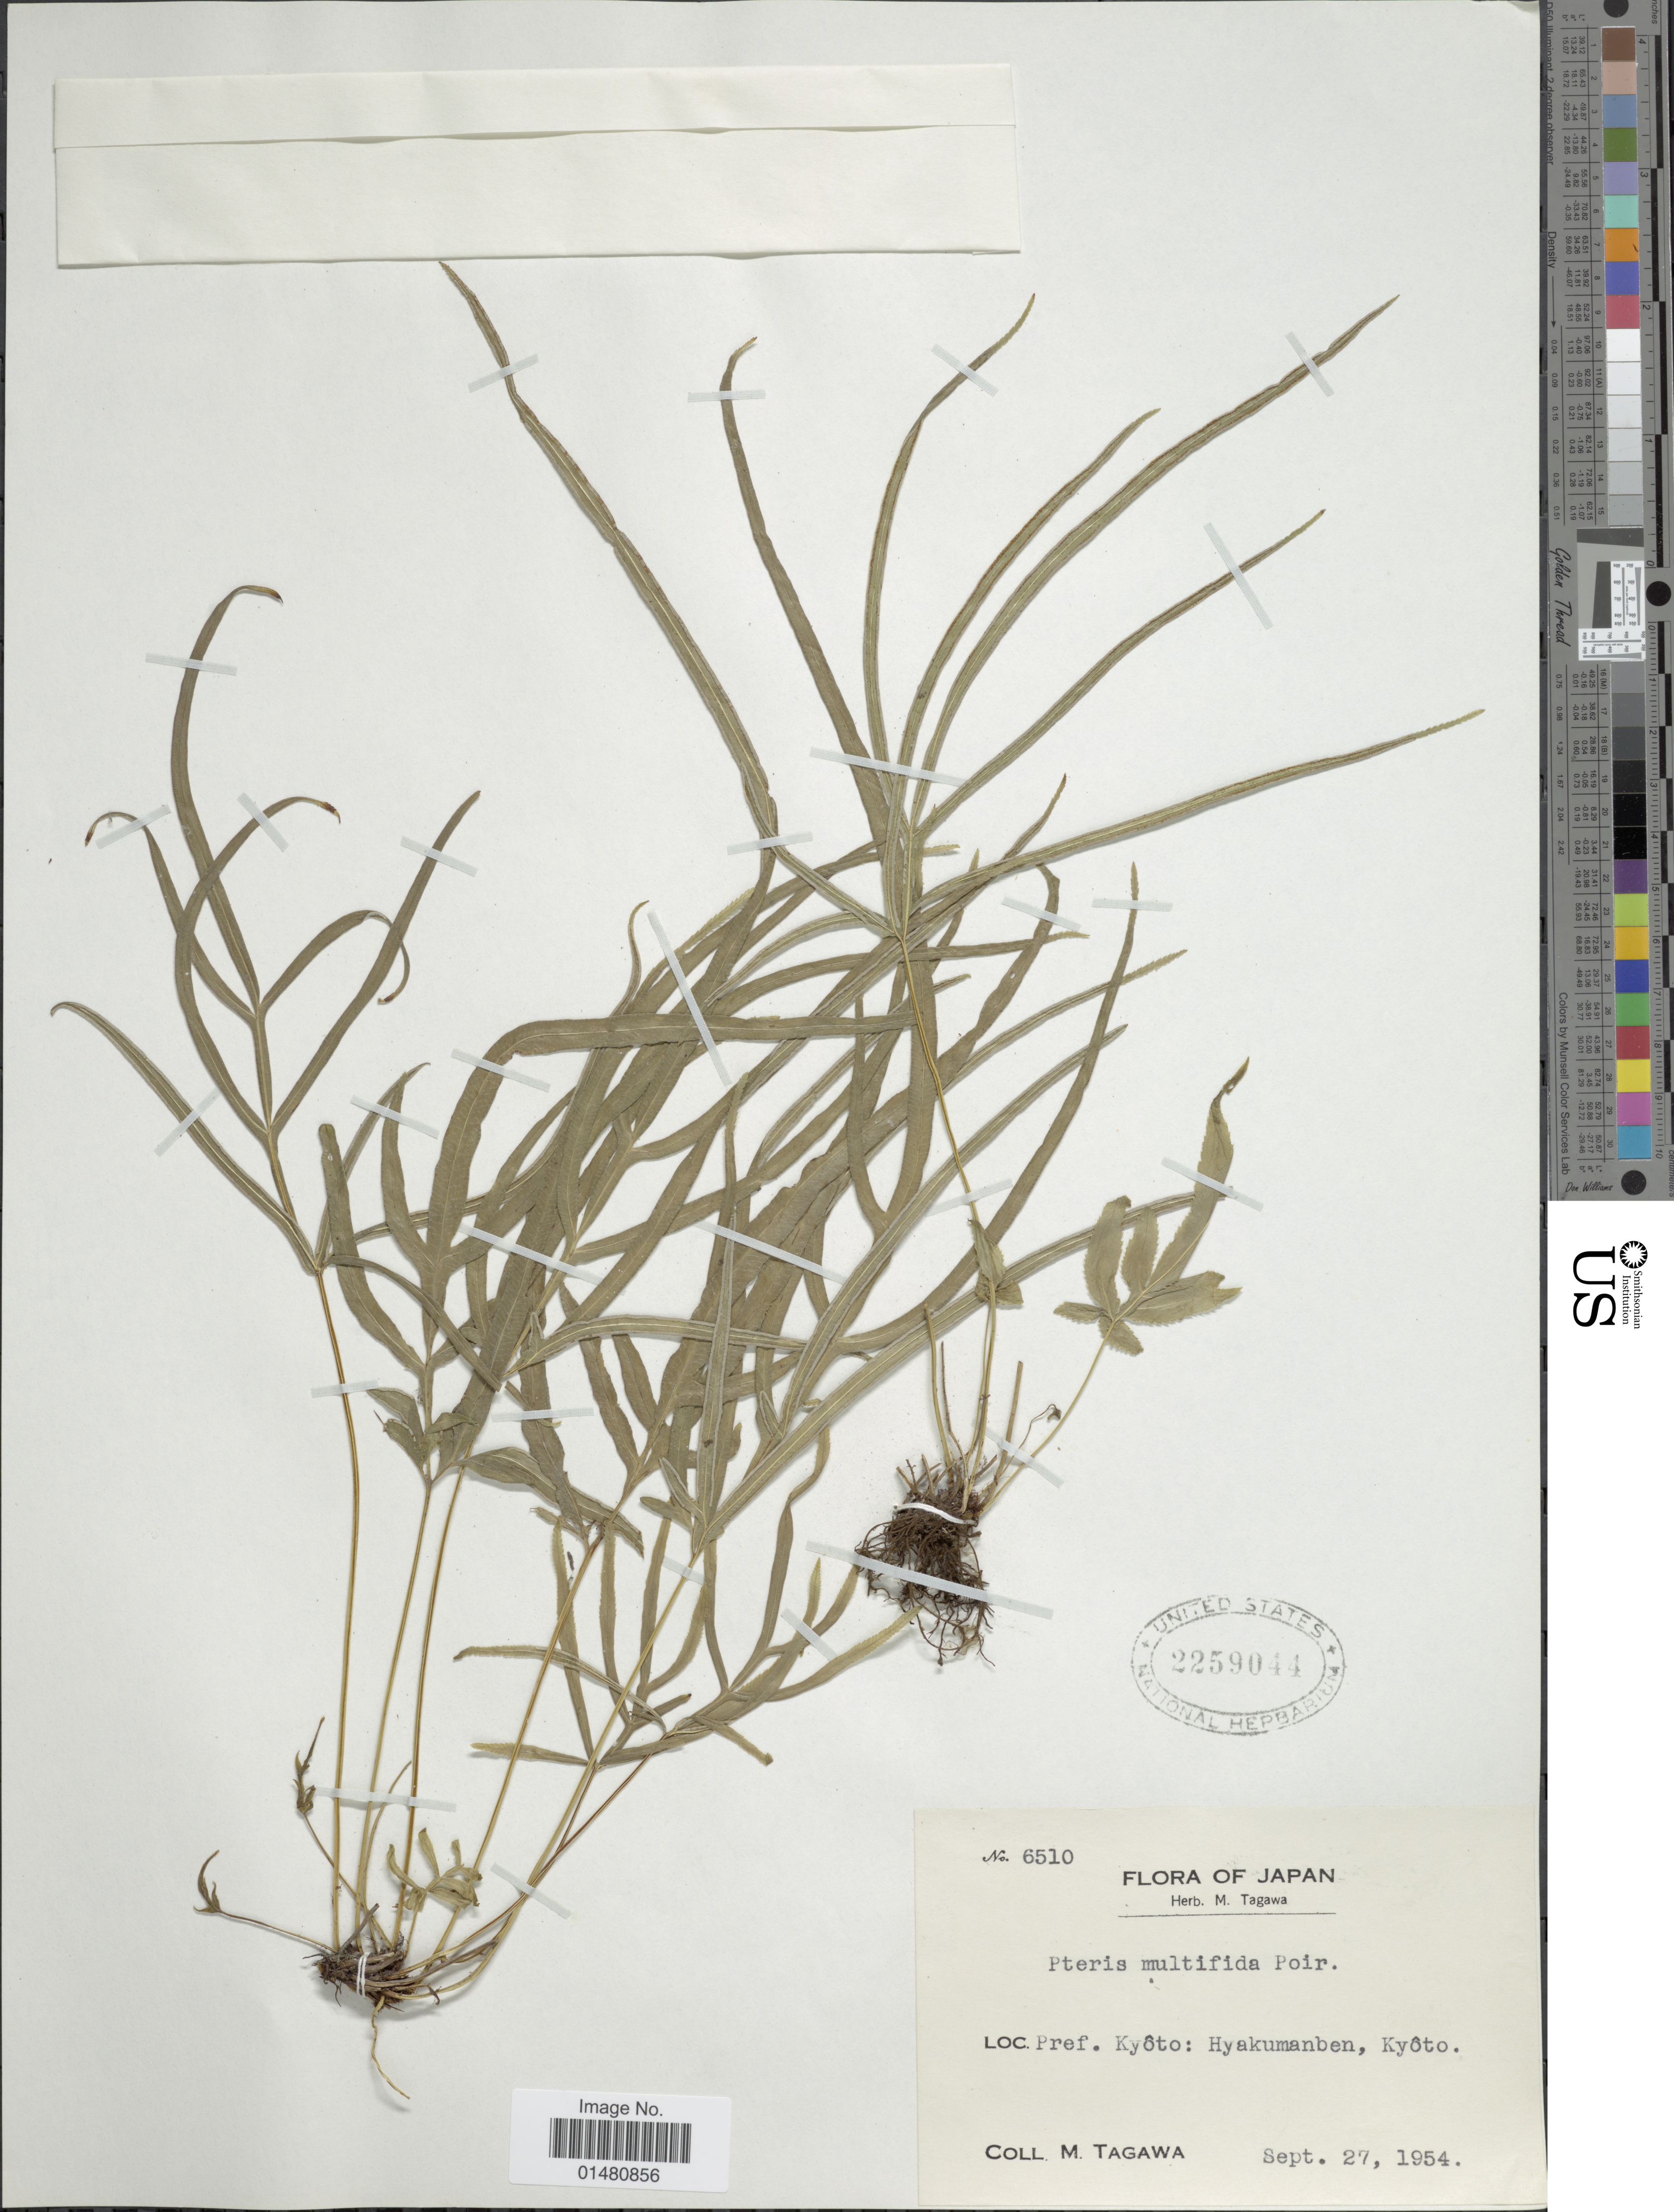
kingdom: Plantae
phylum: Tracheophyta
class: Polypodiopsida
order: Polypodiales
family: Pteridaceae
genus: Pteris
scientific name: Pteris multifida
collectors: M. Tagawa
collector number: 6510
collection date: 1954-09-27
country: Japan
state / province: Kyoto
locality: Pref. Kyôto: Hyakumanben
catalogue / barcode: US 2259044